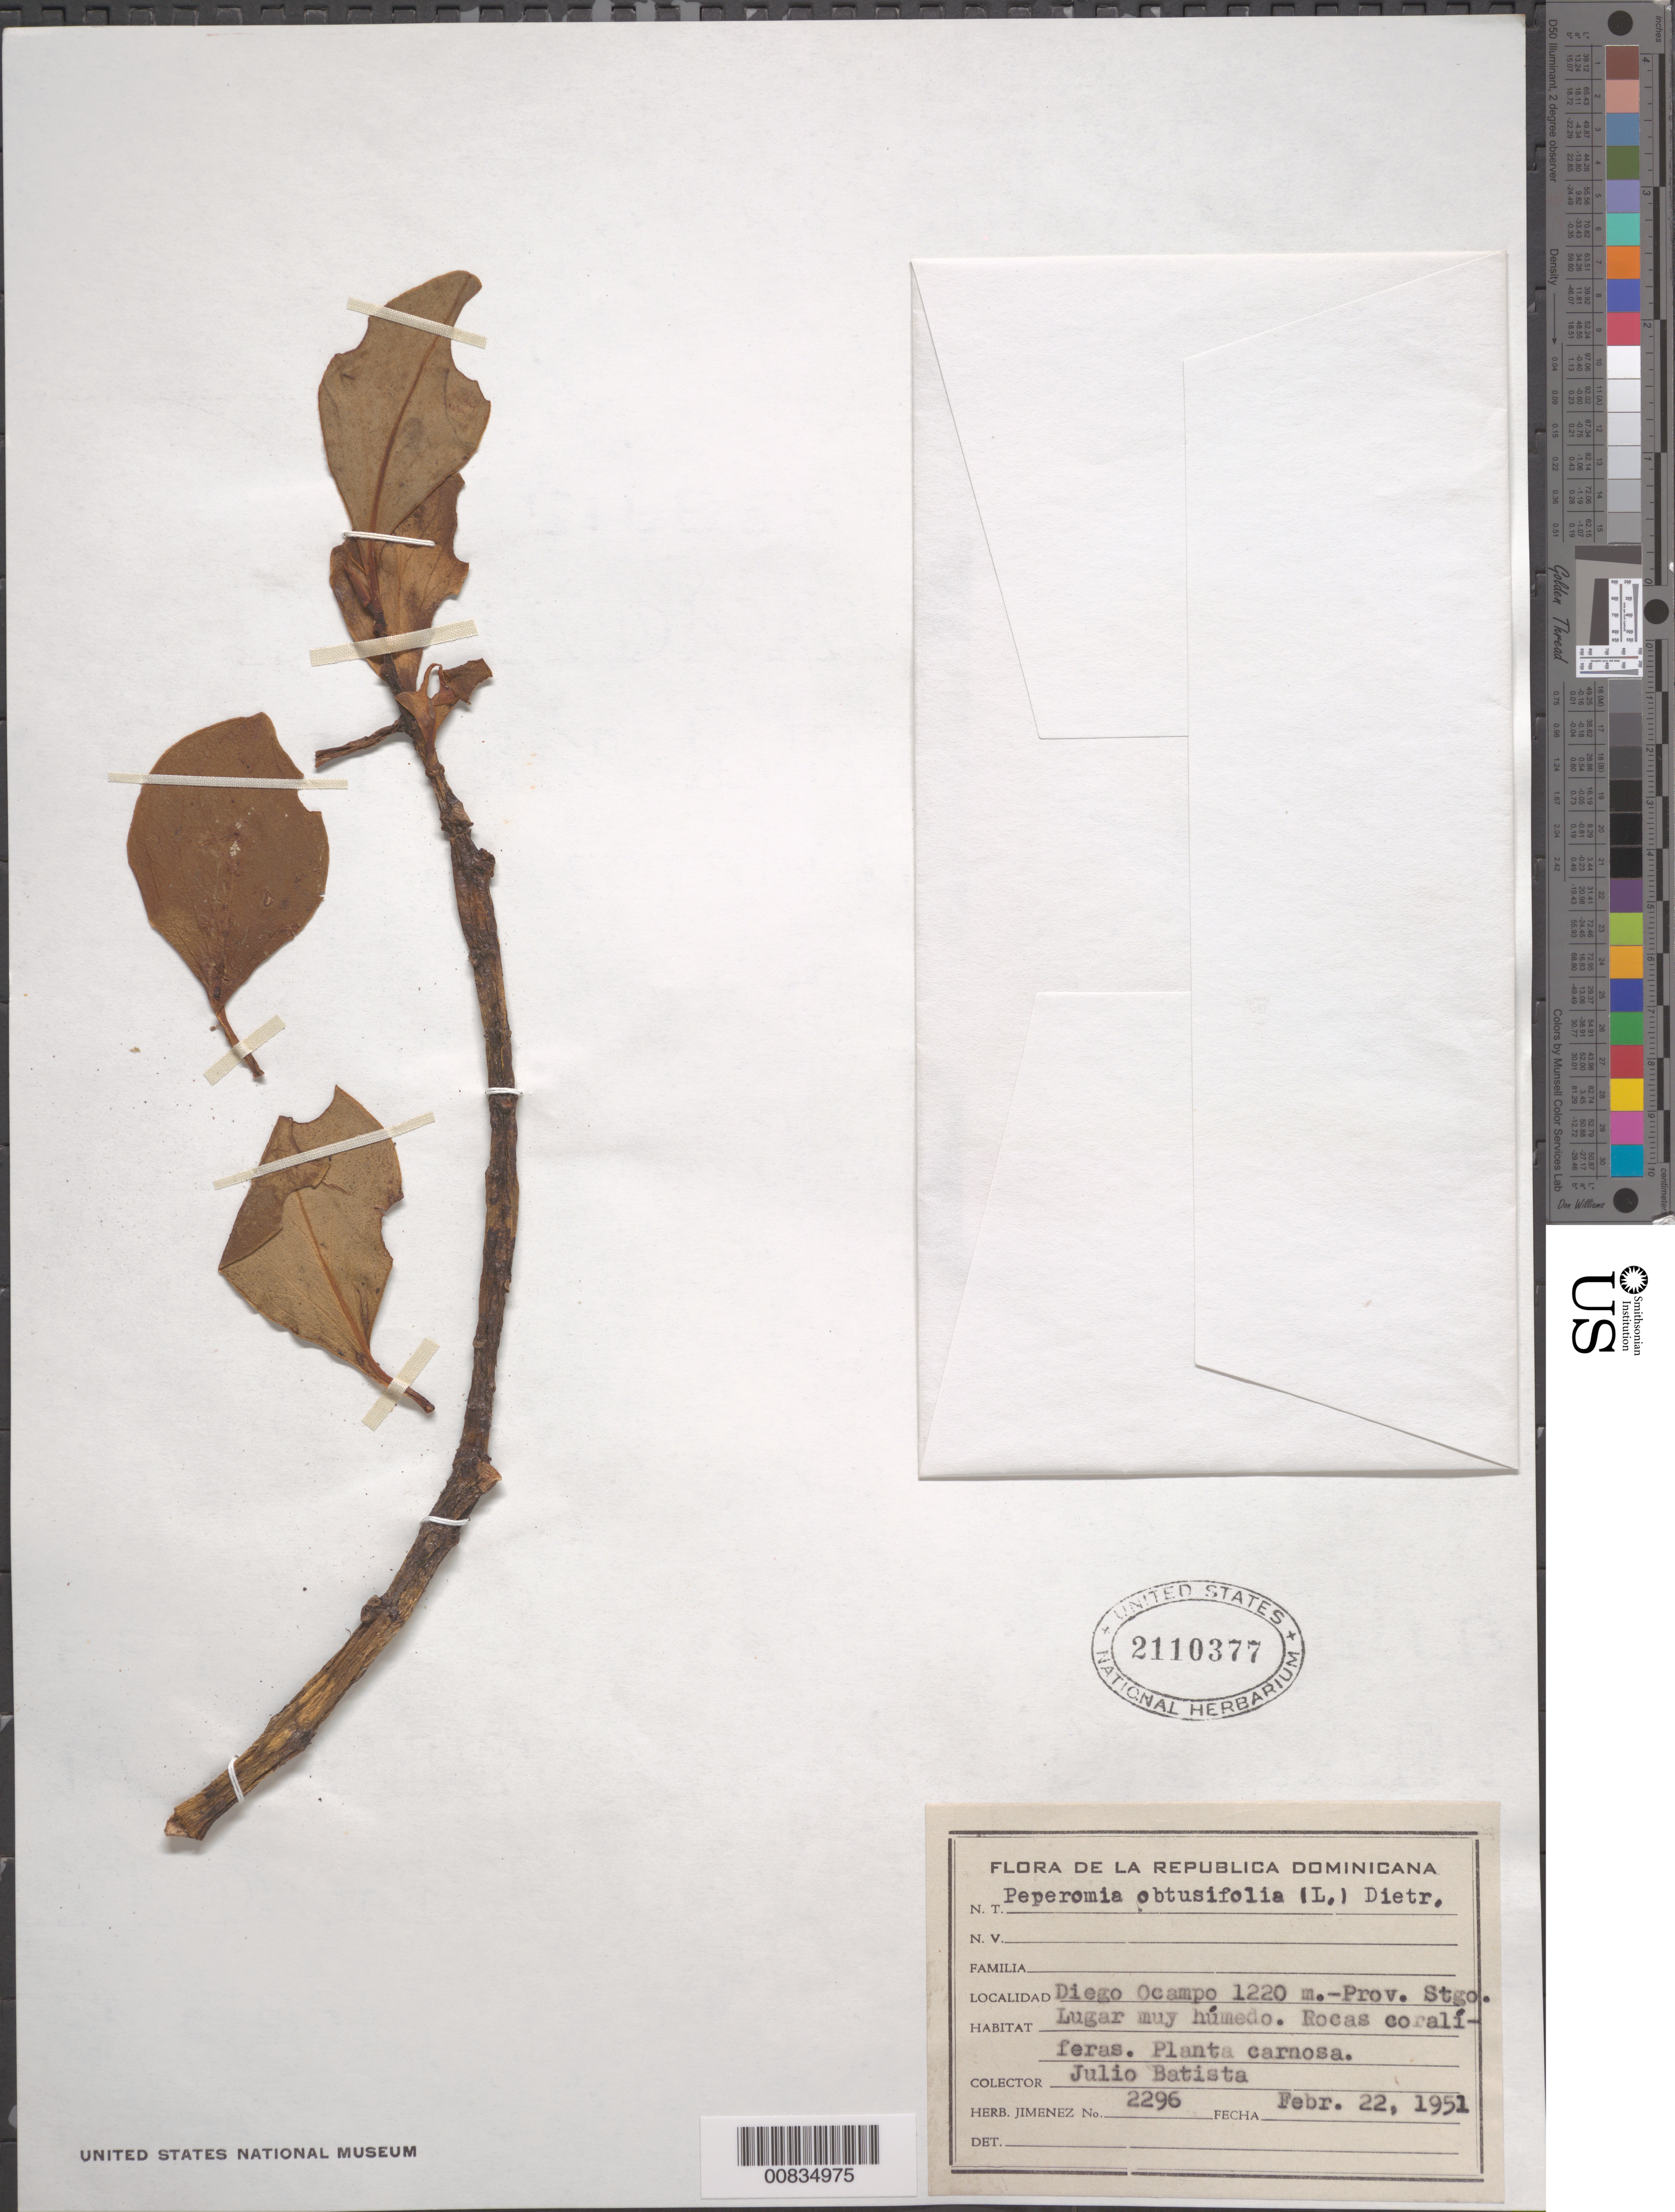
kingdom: Plantae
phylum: Tracheophyta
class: Magnoliopsida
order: Piperales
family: Piperaceae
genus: Peperomia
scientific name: Peperomia obtusifolia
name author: (L.) A. Dietr.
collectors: J. J. Jiménez & J. Batista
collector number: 2296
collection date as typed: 22 Feb 1951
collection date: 1951-02-22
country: Dominican Republic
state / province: Santiago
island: Hispaniola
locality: Diego Ocampo.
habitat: Lugar muy húmedo. Rocas coralíferas.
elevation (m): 1220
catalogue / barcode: US 2110377